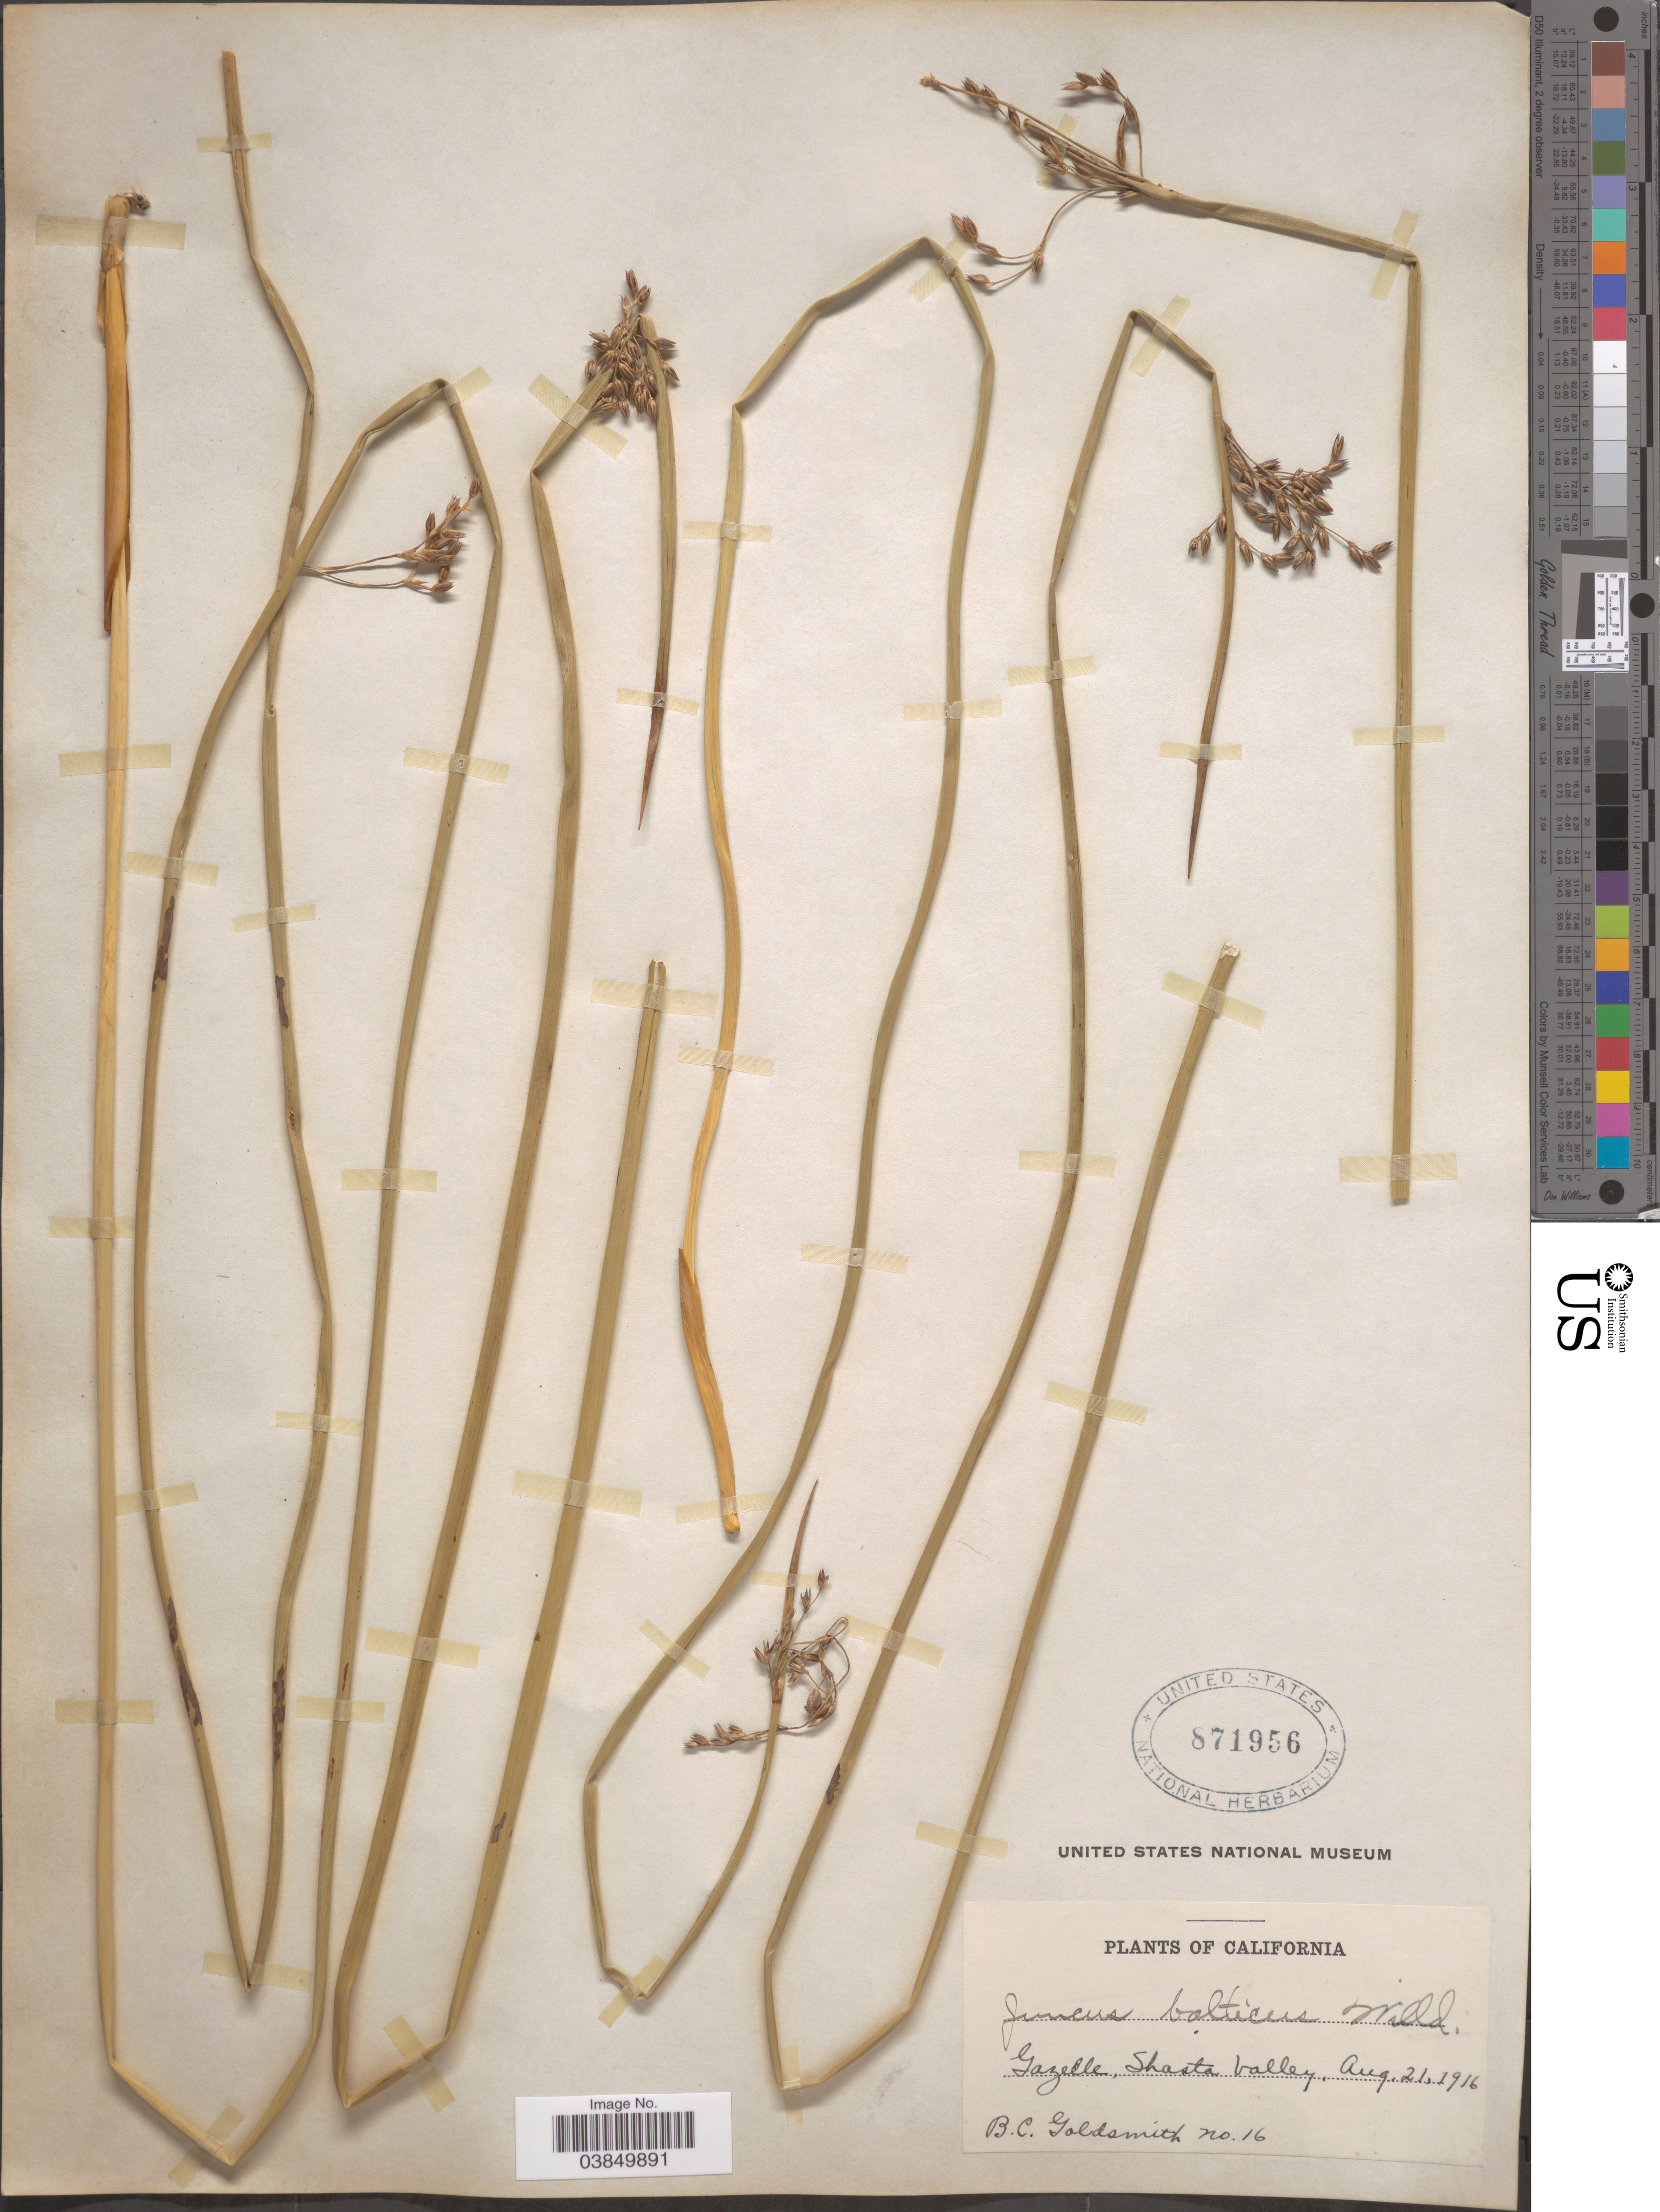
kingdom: Plantae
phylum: Tracheophyta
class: Liliopsida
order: Poales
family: Juncaceae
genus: Juncus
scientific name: Juncus balticus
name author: Willd.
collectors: B. Goldsmith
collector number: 16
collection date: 1916-08-21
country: United States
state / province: California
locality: Gazelle, Shasta Valley.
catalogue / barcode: US 871956